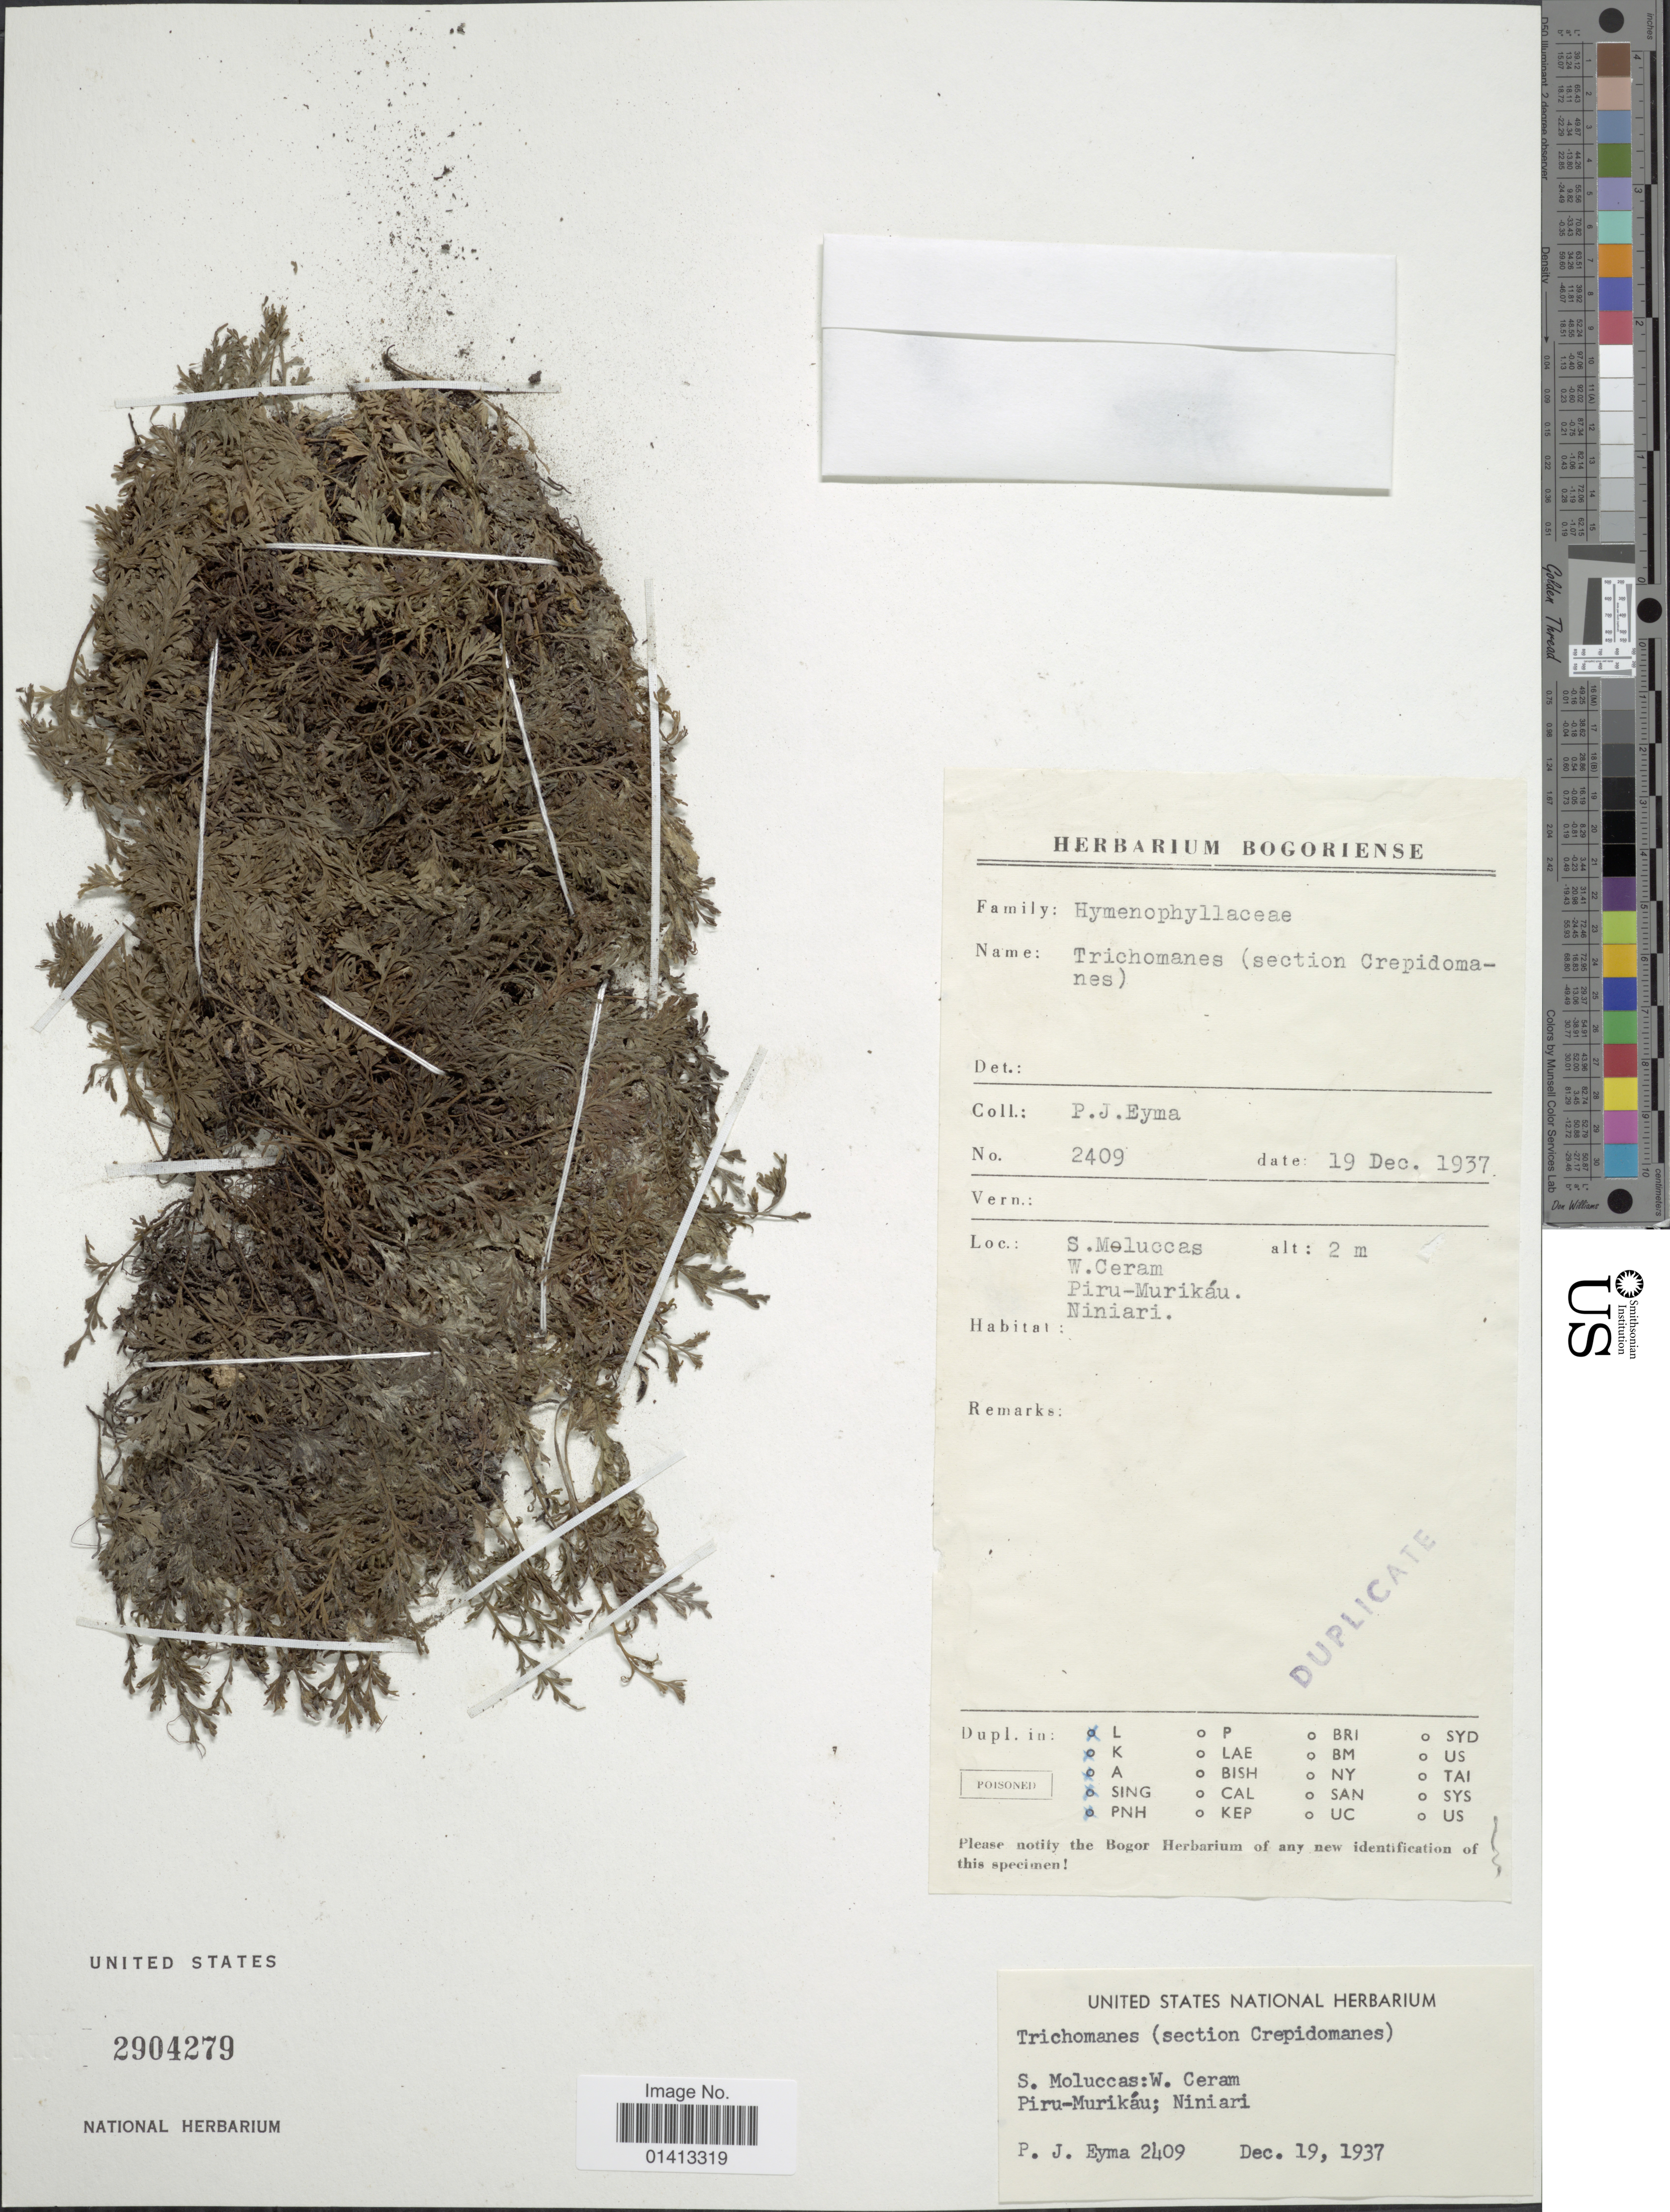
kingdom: Plantae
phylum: Tracheophyta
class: Polypodiopsida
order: Hymenophyllales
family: Hymenophyllaceae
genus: Crepidomanes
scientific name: Crepidomanes sp.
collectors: P. J. Eyma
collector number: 2409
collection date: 1937-12-19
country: Indonesia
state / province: Maluku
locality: S. Moluccas, W. Ceram, Piru-Murikáu, Niniari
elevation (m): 2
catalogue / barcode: US 2904279